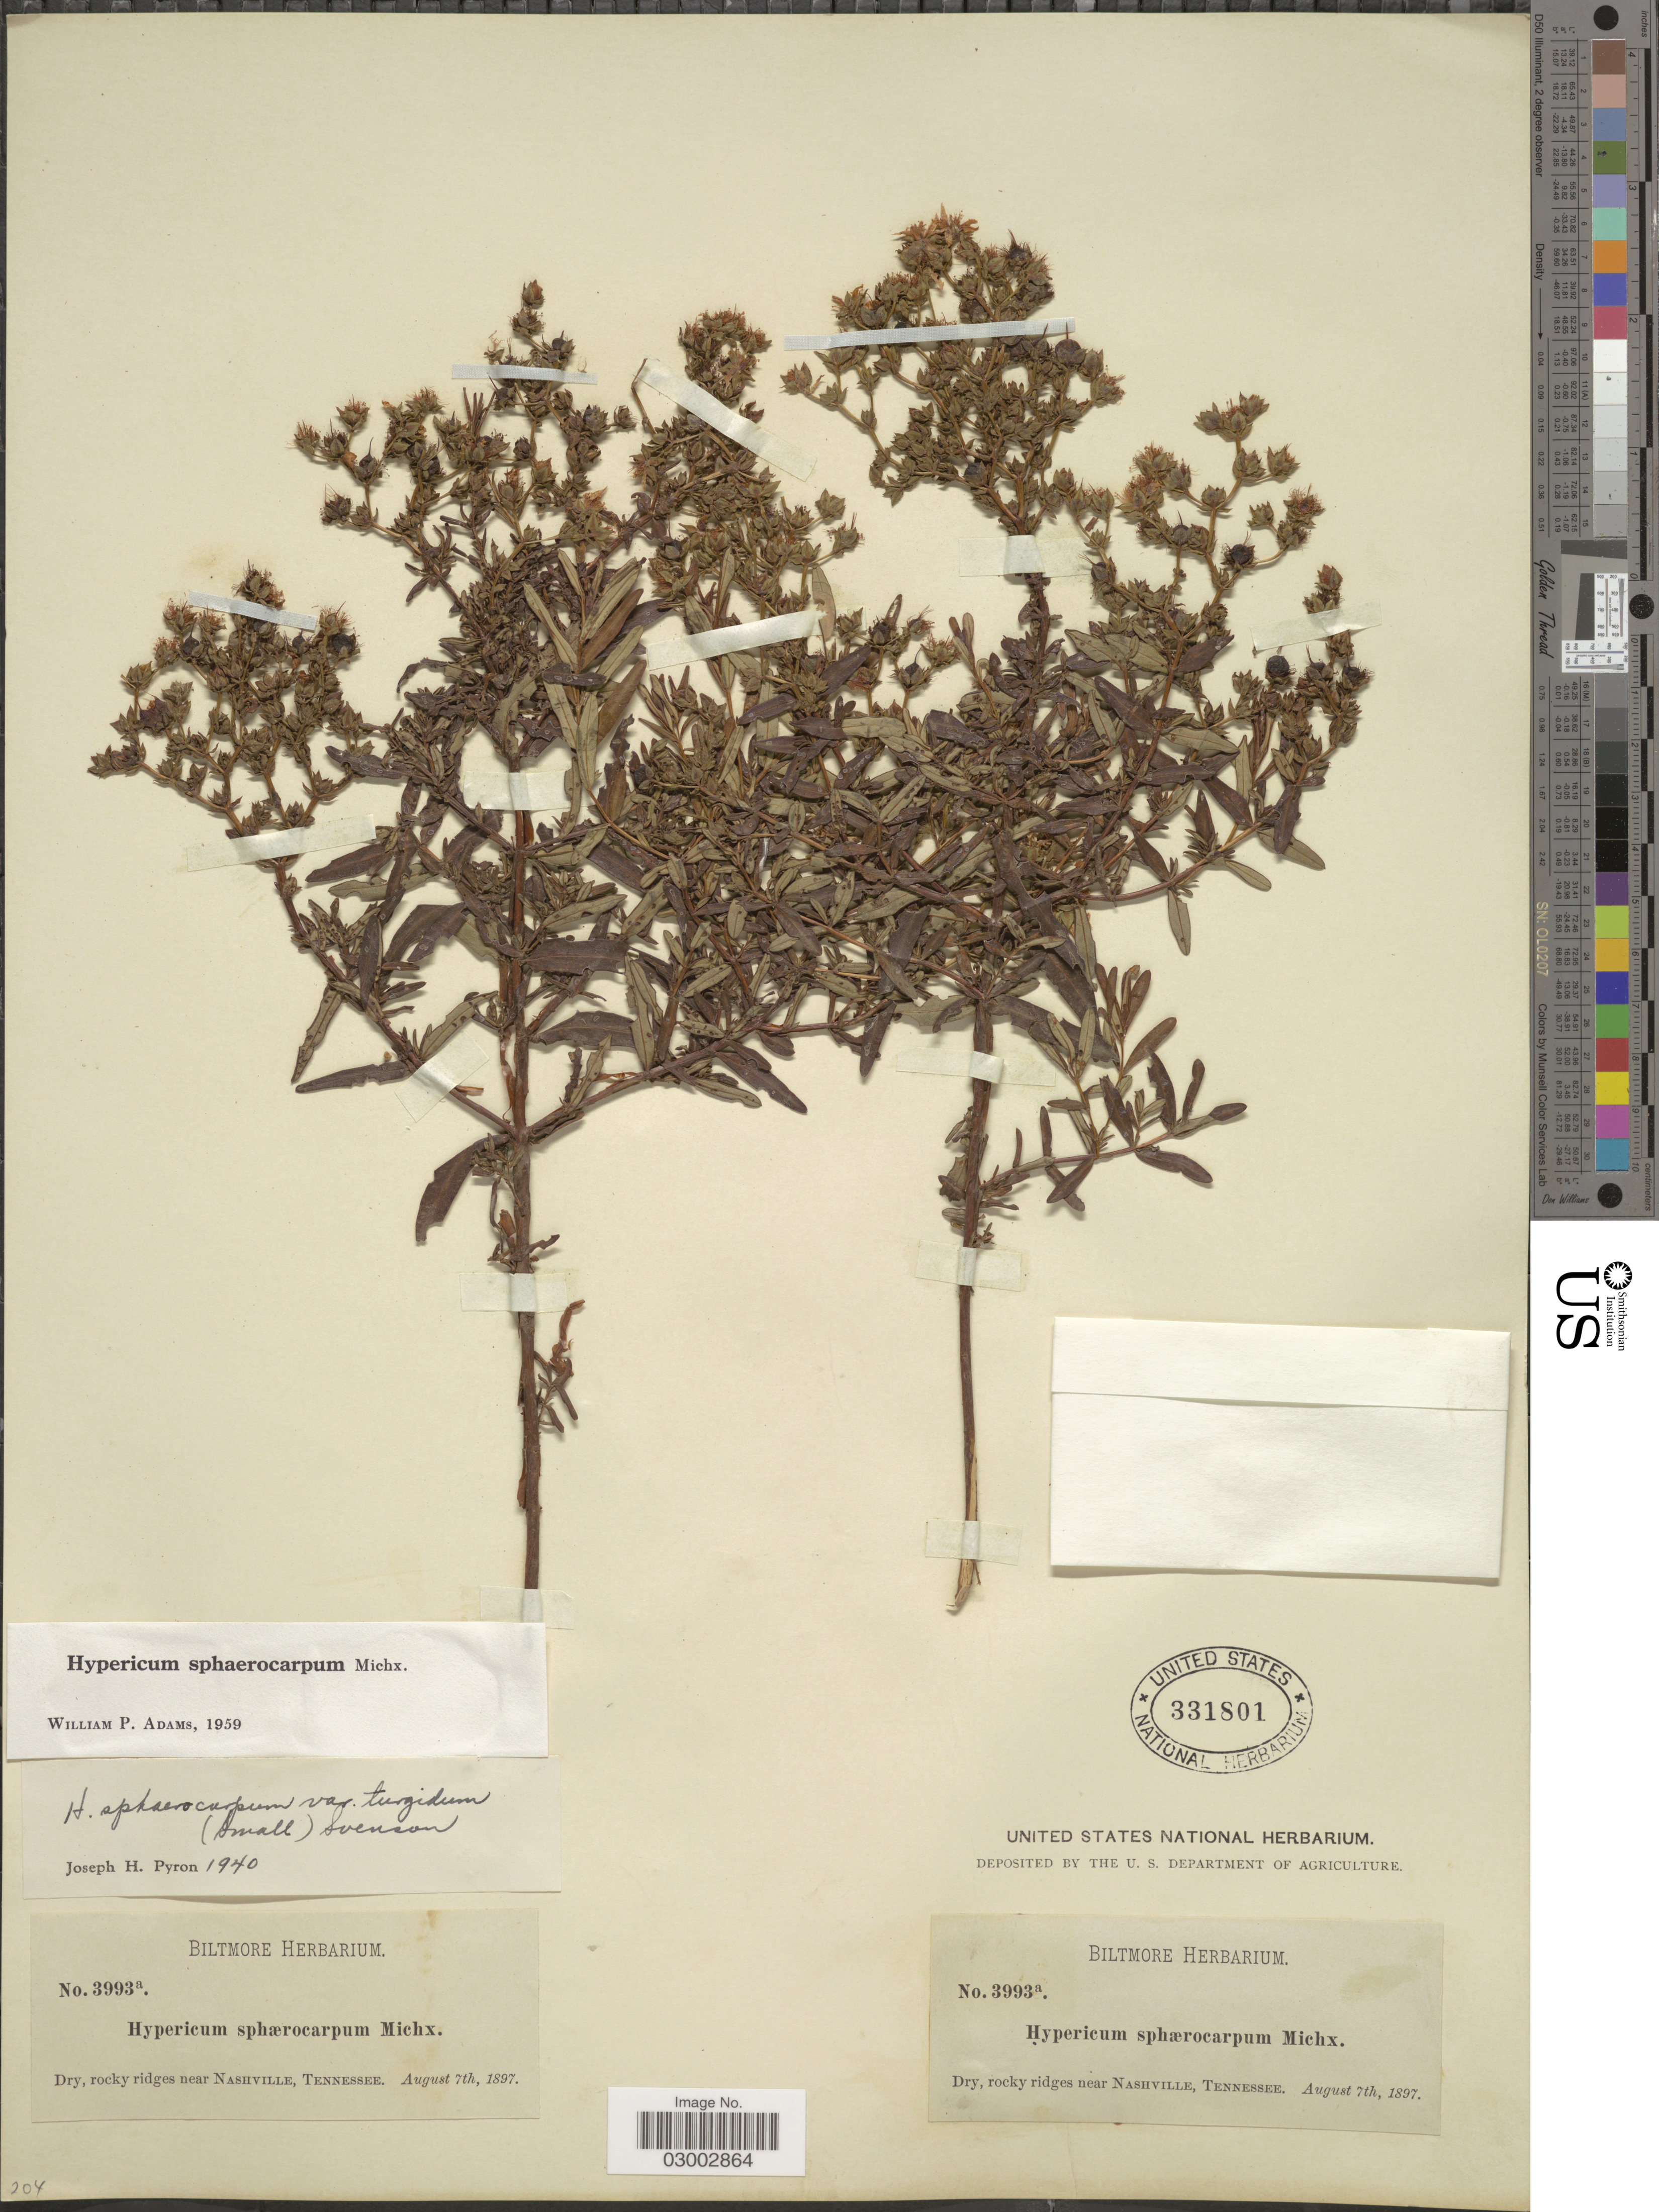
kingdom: Plantae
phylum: Tracheophyta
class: Magnoliopsida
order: Malpighiales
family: Hypericaceae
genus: Hypericum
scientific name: Hypericum sphaerocarpum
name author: Michx.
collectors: ex herb. Biltmore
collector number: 3993a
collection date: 1897-08-07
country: United States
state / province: Tennessee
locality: Dry, rocky ridges near Nashville, Tennessee.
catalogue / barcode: US 331801